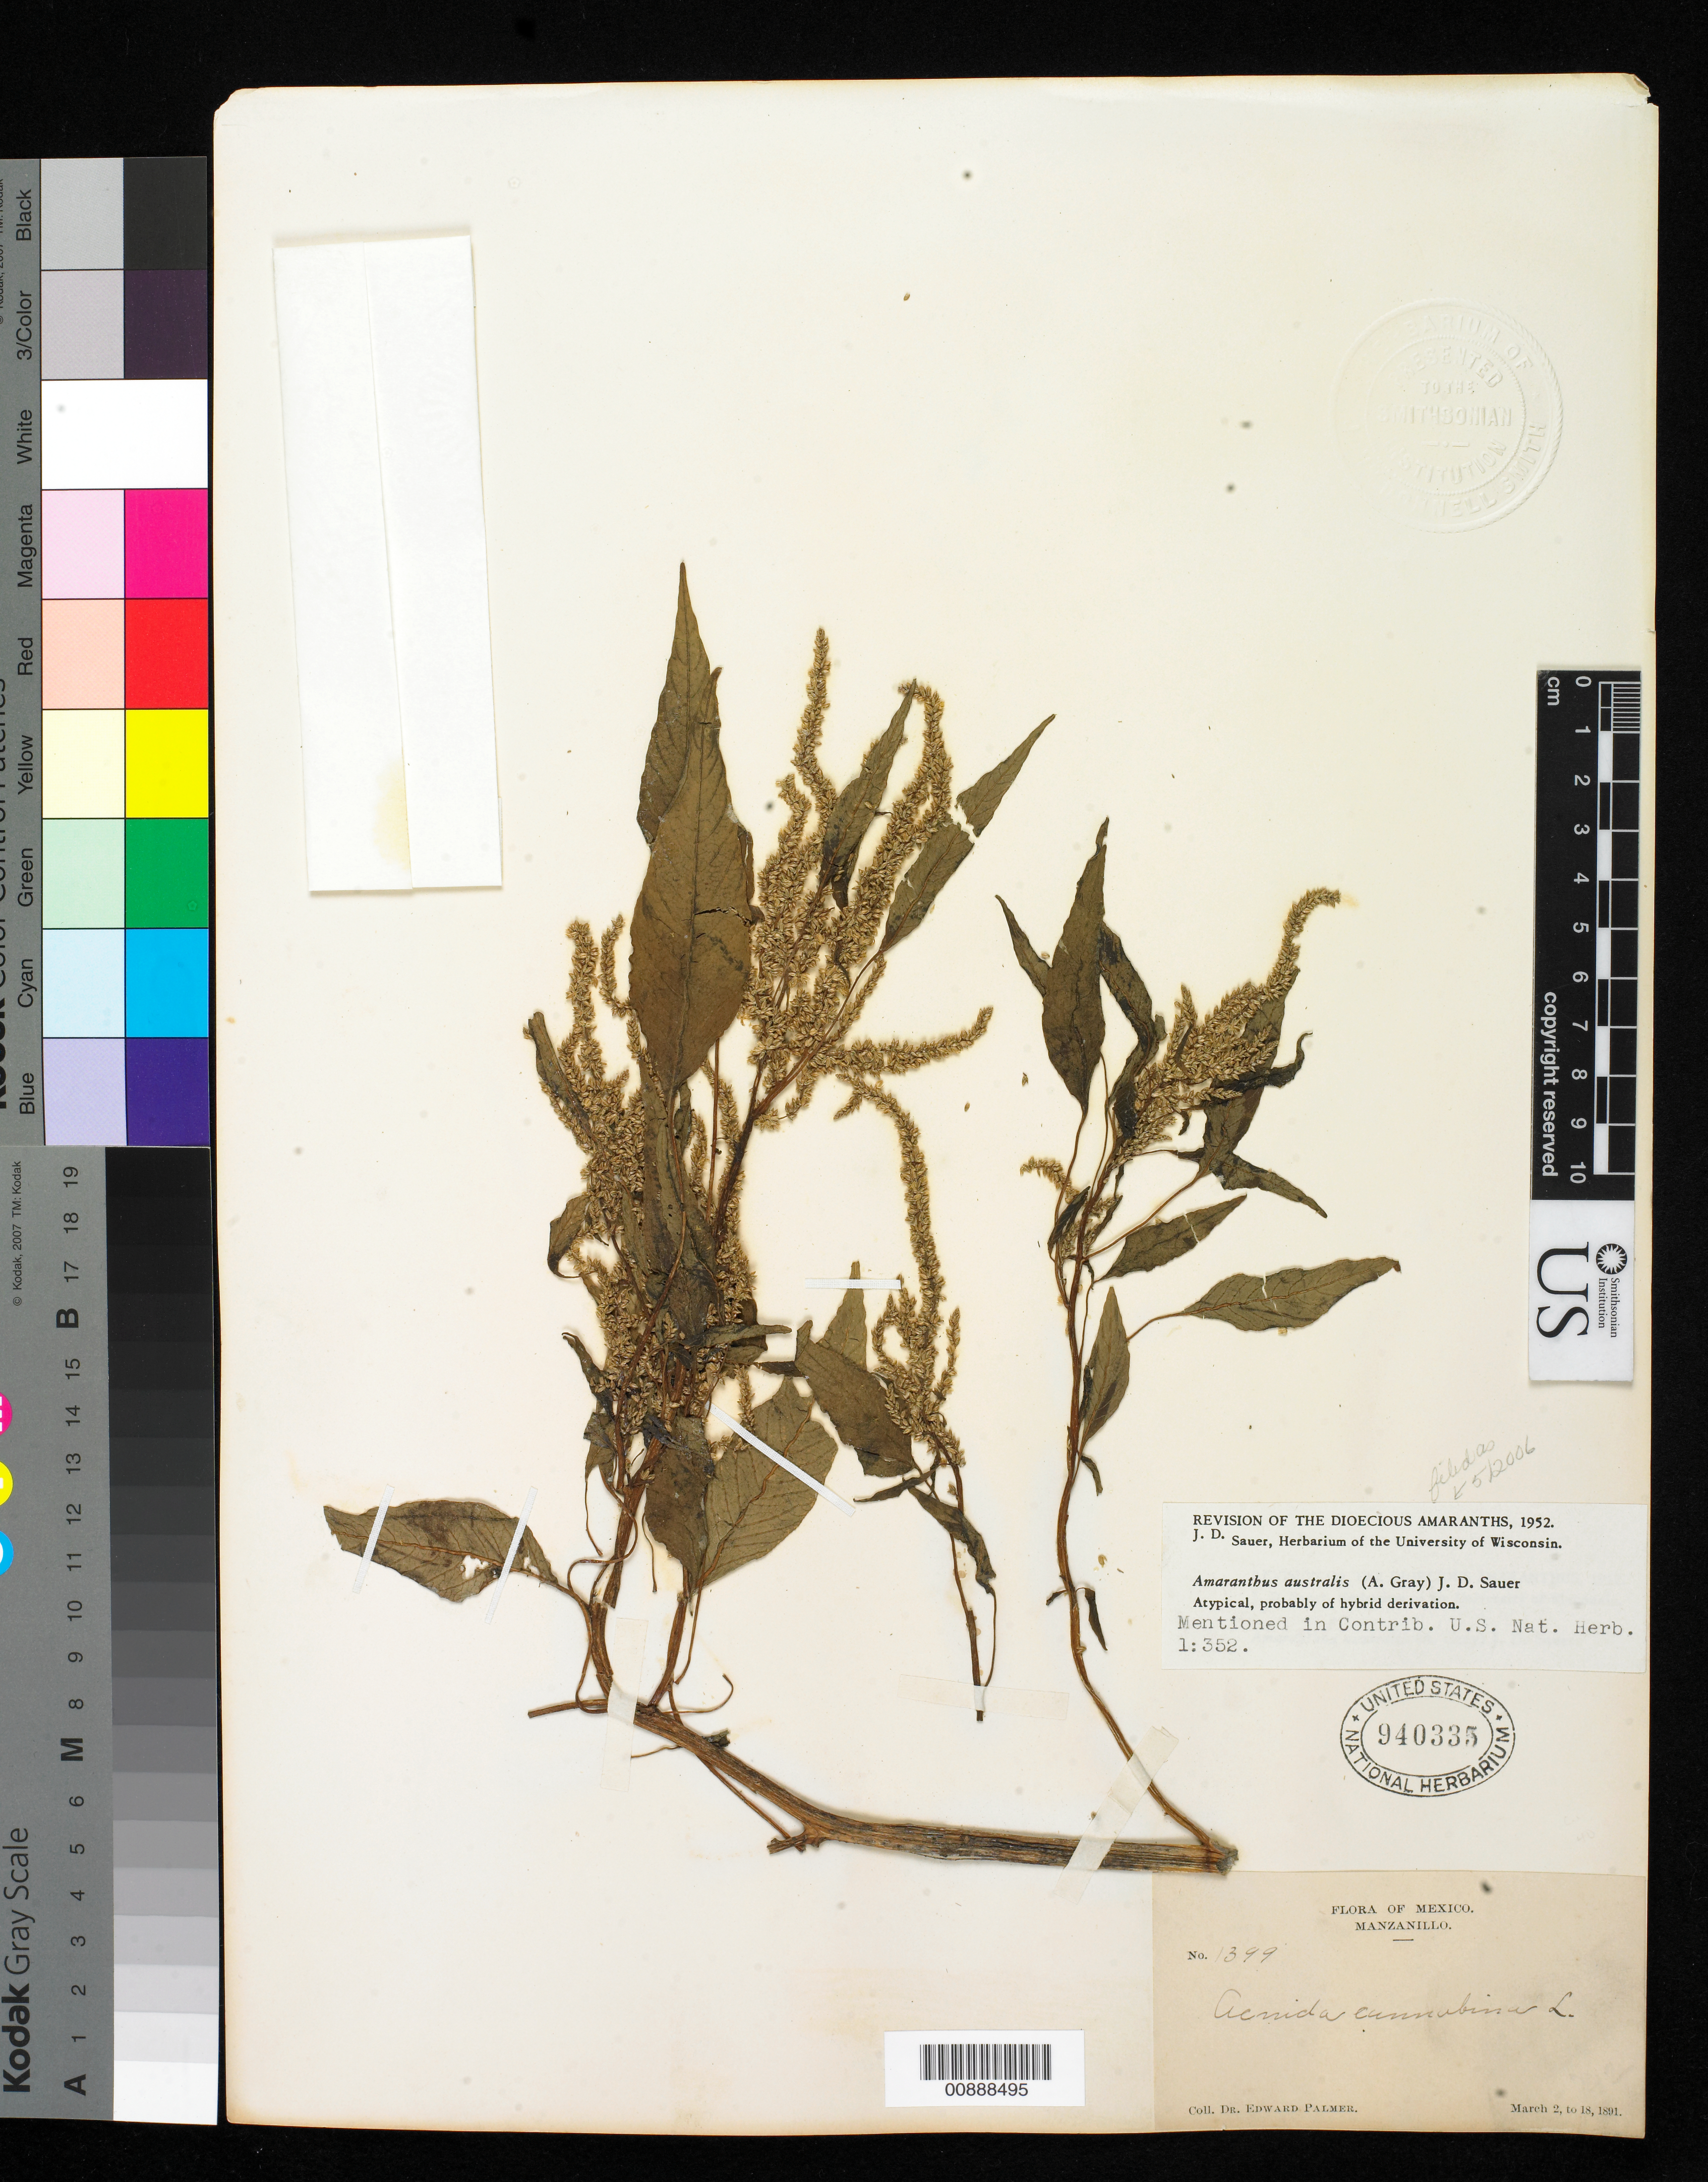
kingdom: Plantae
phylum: Tracheophyta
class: Magnoliopsida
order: Caryophyllales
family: Amaranthaceae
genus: Amaranthus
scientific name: Amaranthus australis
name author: (A. Gray) J.D. Sauer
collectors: E. Palmer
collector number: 1399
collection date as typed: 02 Mar 1891 to 18 Mar 1891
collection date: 1891-03-02/1891-03-18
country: Mexico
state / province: Colima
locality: Manzanillo, Colima.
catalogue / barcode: US 940335